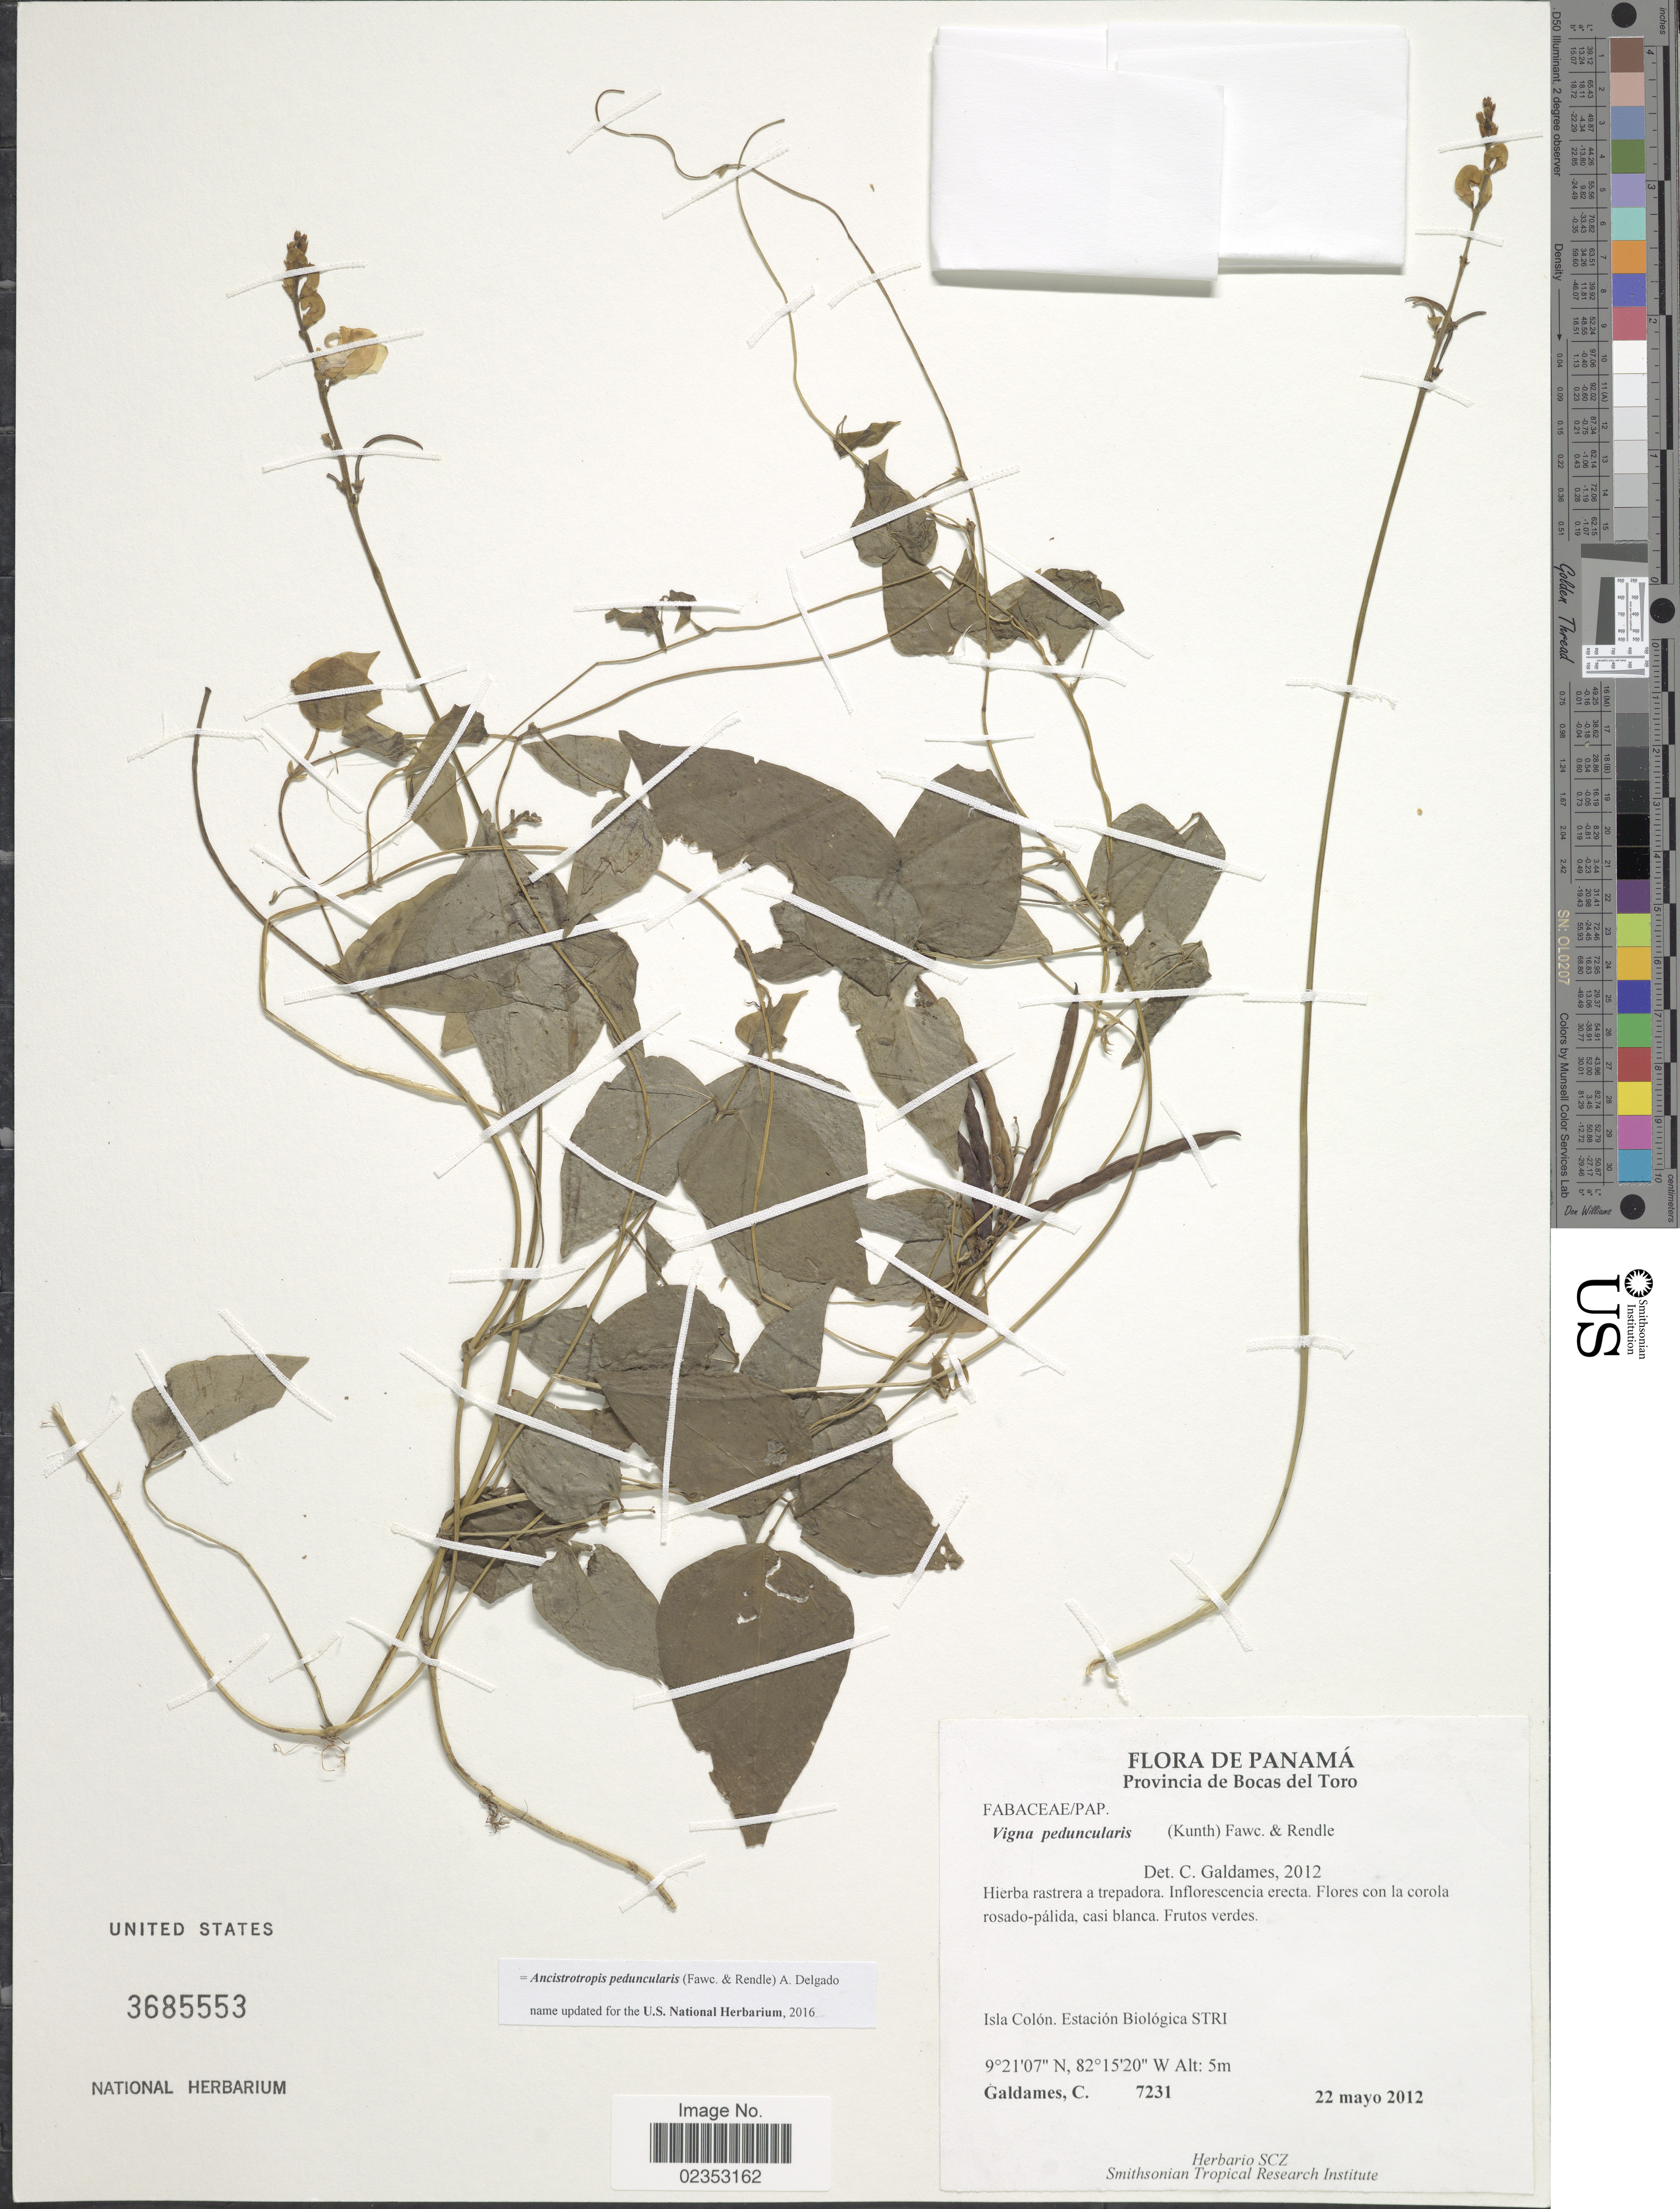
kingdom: Plantae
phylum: Tracheophyta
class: Magnoliopsida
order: Fabales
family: Fabaceae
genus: Ancistrotropis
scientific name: Ancistrotropis peduncularis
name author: (Fawc. & Rendle) A. Delgado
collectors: C. Galdames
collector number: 7231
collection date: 2012-05-22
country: Panama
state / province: Bocas del Toro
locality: Isla Colon. Estacion Biologica STRI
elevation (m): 5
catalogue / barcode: US 3685553